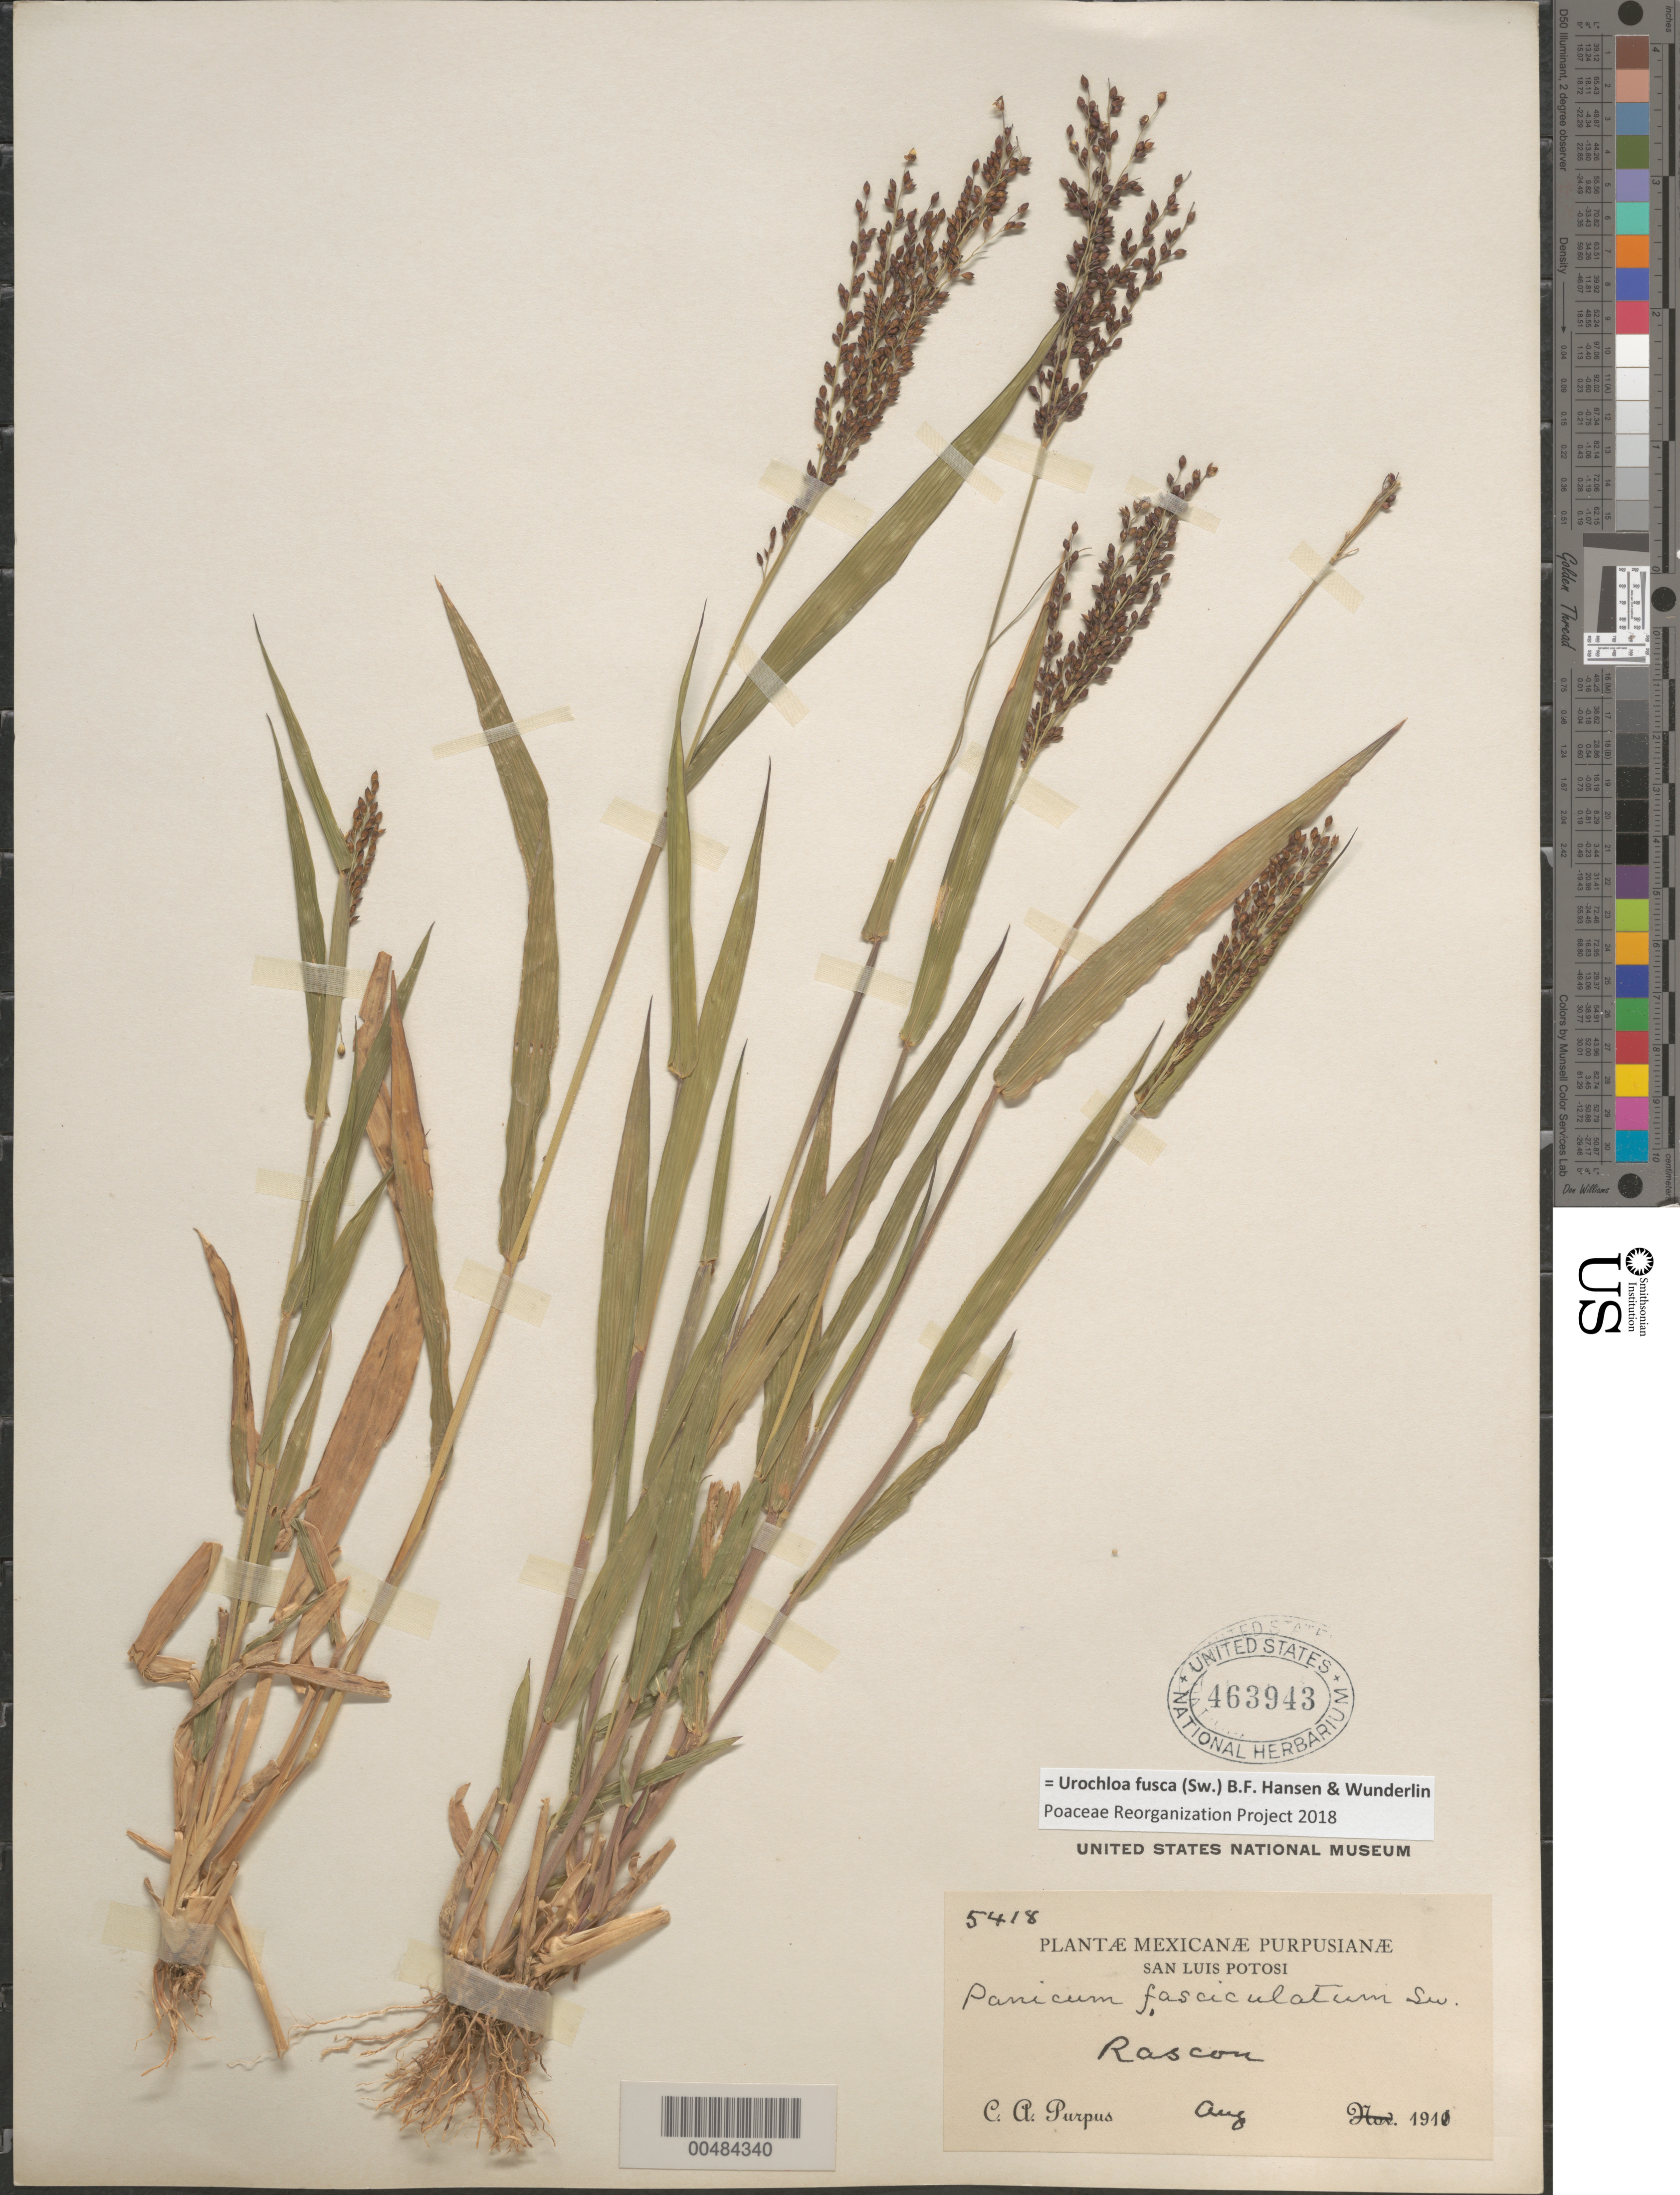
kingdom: Plantae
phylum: Tracheophyta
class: Liliopsida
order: Poales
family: Poaceae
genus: Brachiaria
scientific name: Brachiaria fasciculata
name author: (Sw.) Parodi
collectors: C. A. Purpus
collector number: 5418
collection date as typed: Aug 1911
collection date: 1911-08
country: Mexico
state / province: San Luis Potosi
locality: Rascon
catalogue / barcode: US 463943